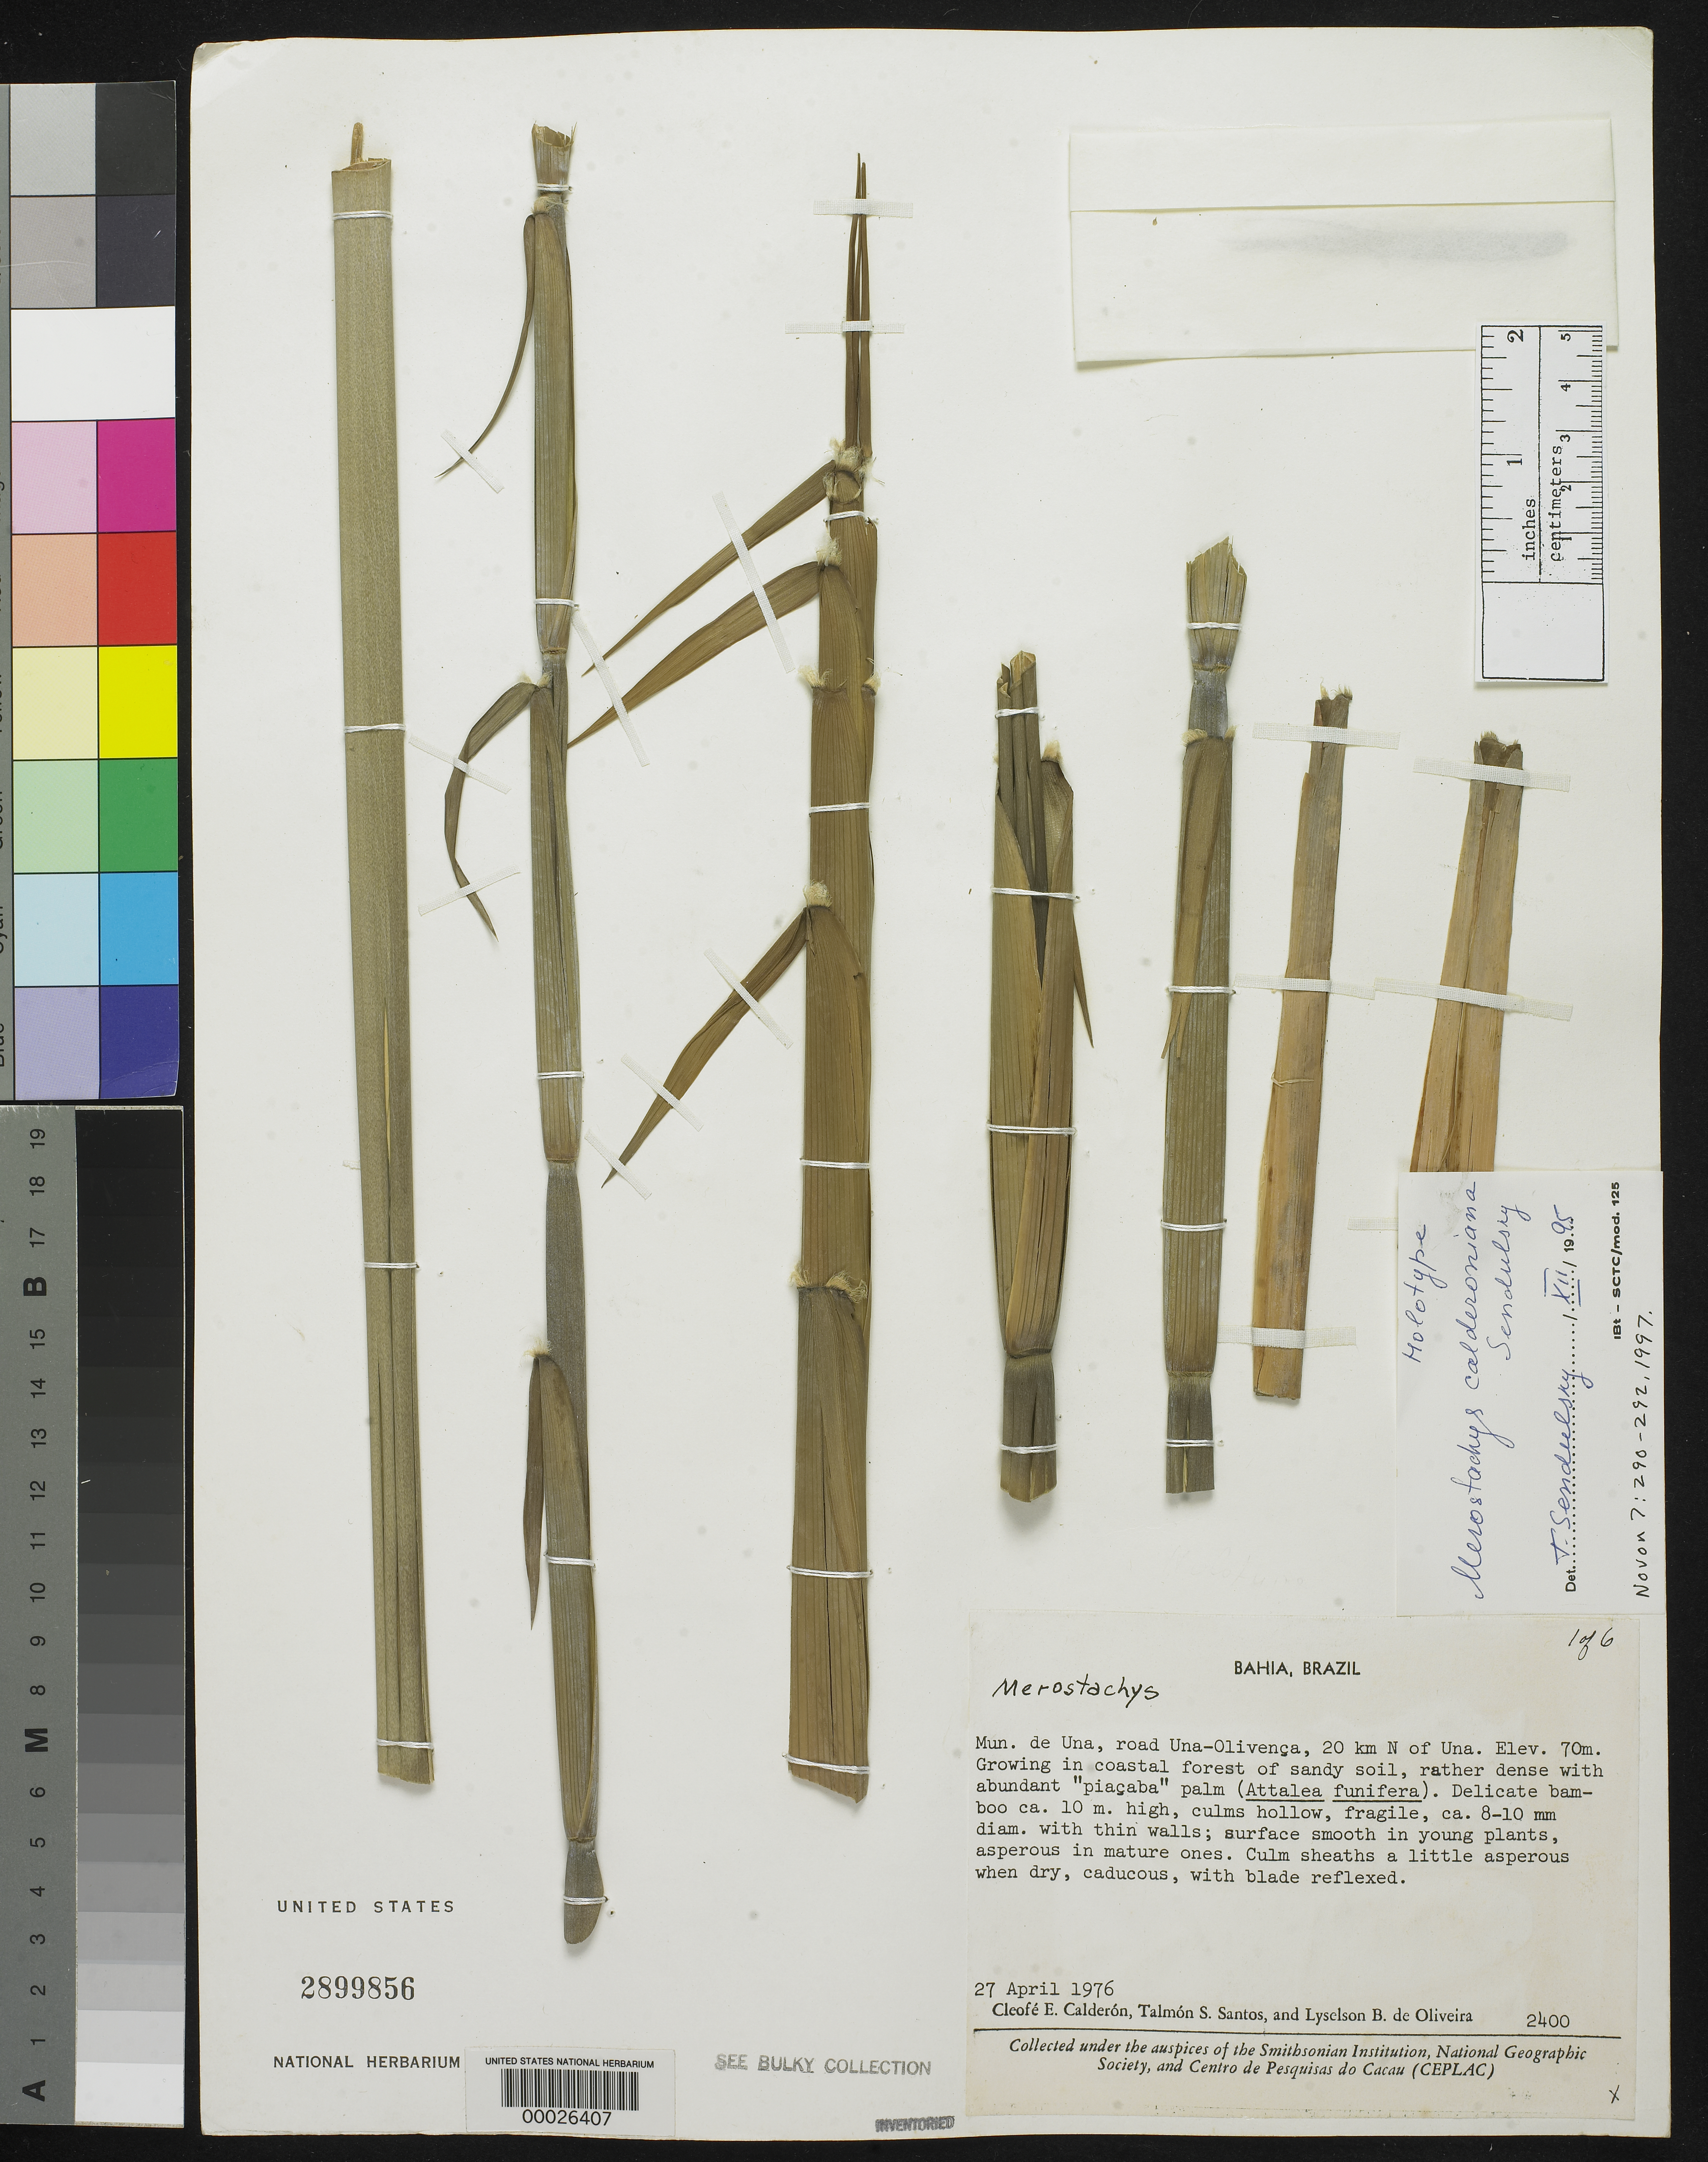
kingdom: Plantae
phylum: Tracheophyta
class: Liliopsida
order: Poales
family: Poaceae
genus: Merostachys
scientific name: Merostachys calderoniana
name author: Send.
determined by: Sendulsky, T.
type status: Holotype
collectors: C. E. Calderón, T. S. Santos & L. B. de Oliveira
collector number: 2400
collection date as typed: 27 Apr 1976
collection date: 1976-04-27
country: Brazil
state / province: Bahia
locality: Mun. de Una, road Una-Olivença, 20 km N of Una.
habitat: Growing in coastal forest of sandy soil.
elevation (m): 70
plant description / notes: Additional material in bulky collection.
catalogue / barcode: US 2899856